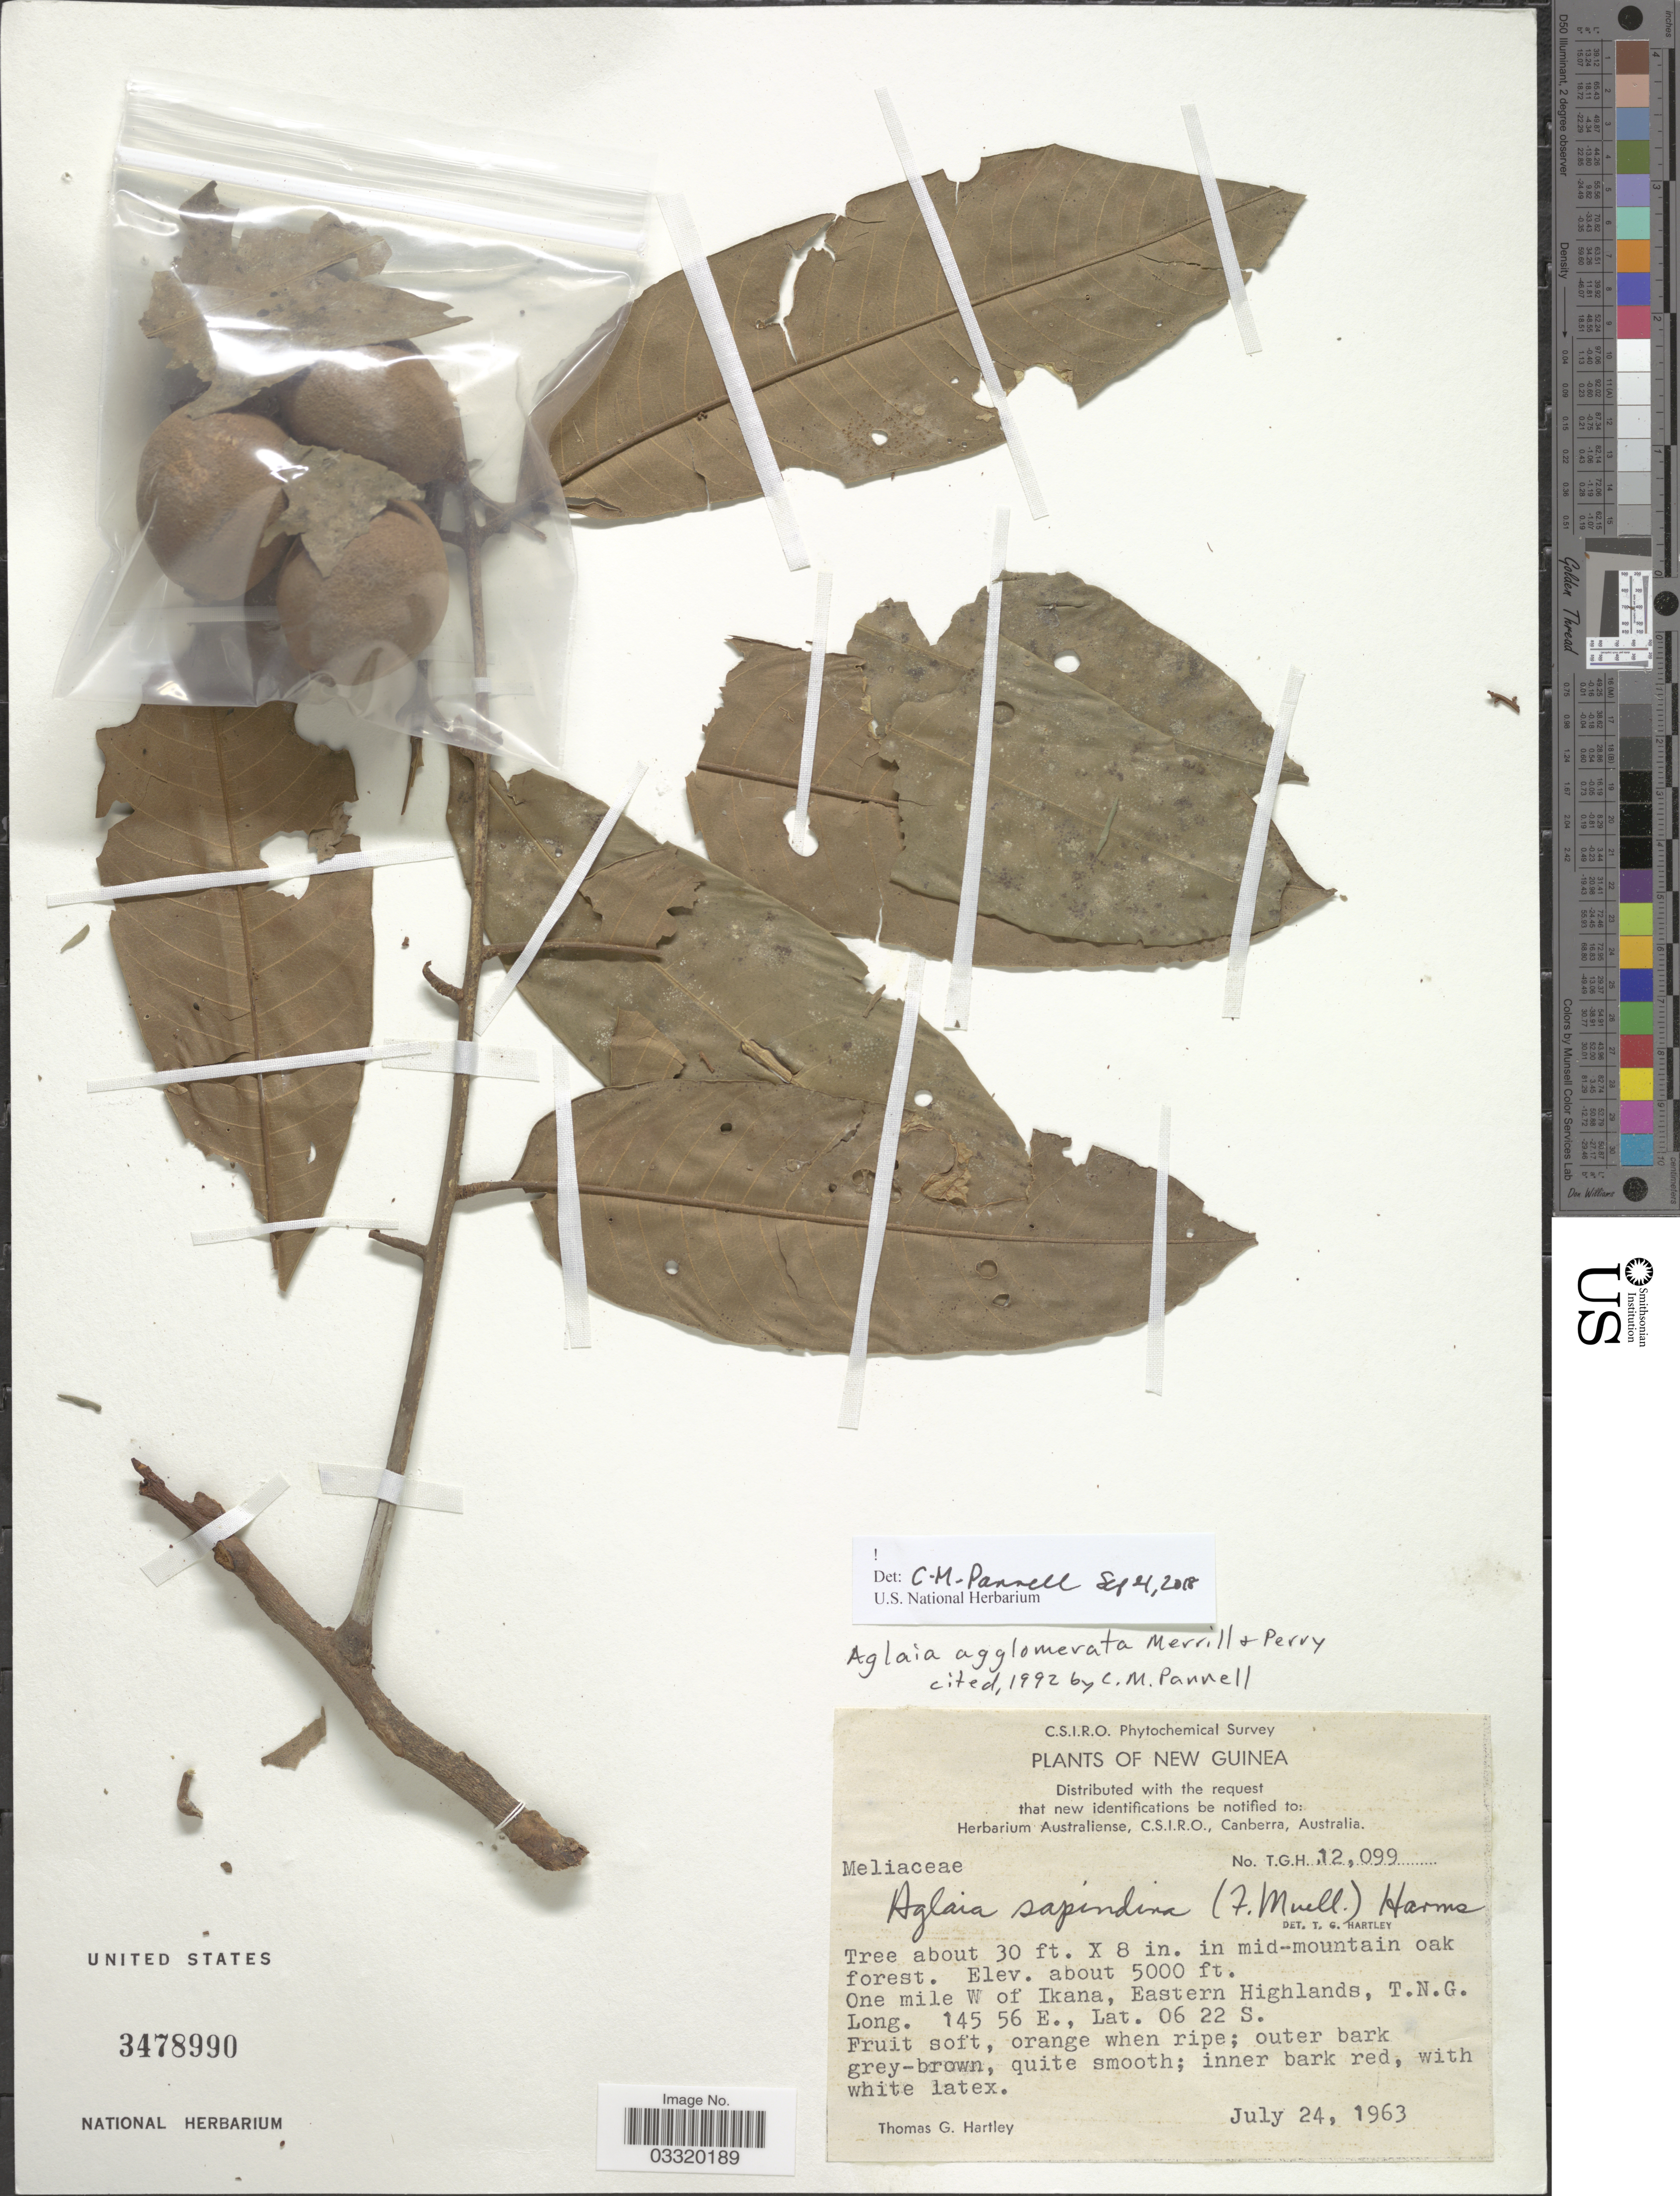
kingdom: Plantae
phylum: Tracheophyta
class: Magnoliopsida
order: Sapindales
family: Meliaceae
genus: Aglaia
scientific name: Aglaia agglomerata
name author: Merr. & L.M. Perry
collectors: T. G. Hartley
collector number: T.G.H.12099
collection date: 1963-07-24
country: Papua New Guinea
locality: New Guinea. One mile W of Ikana, Eastern Highlands, T.N.G.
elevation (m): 1524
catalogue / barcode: US 3478990